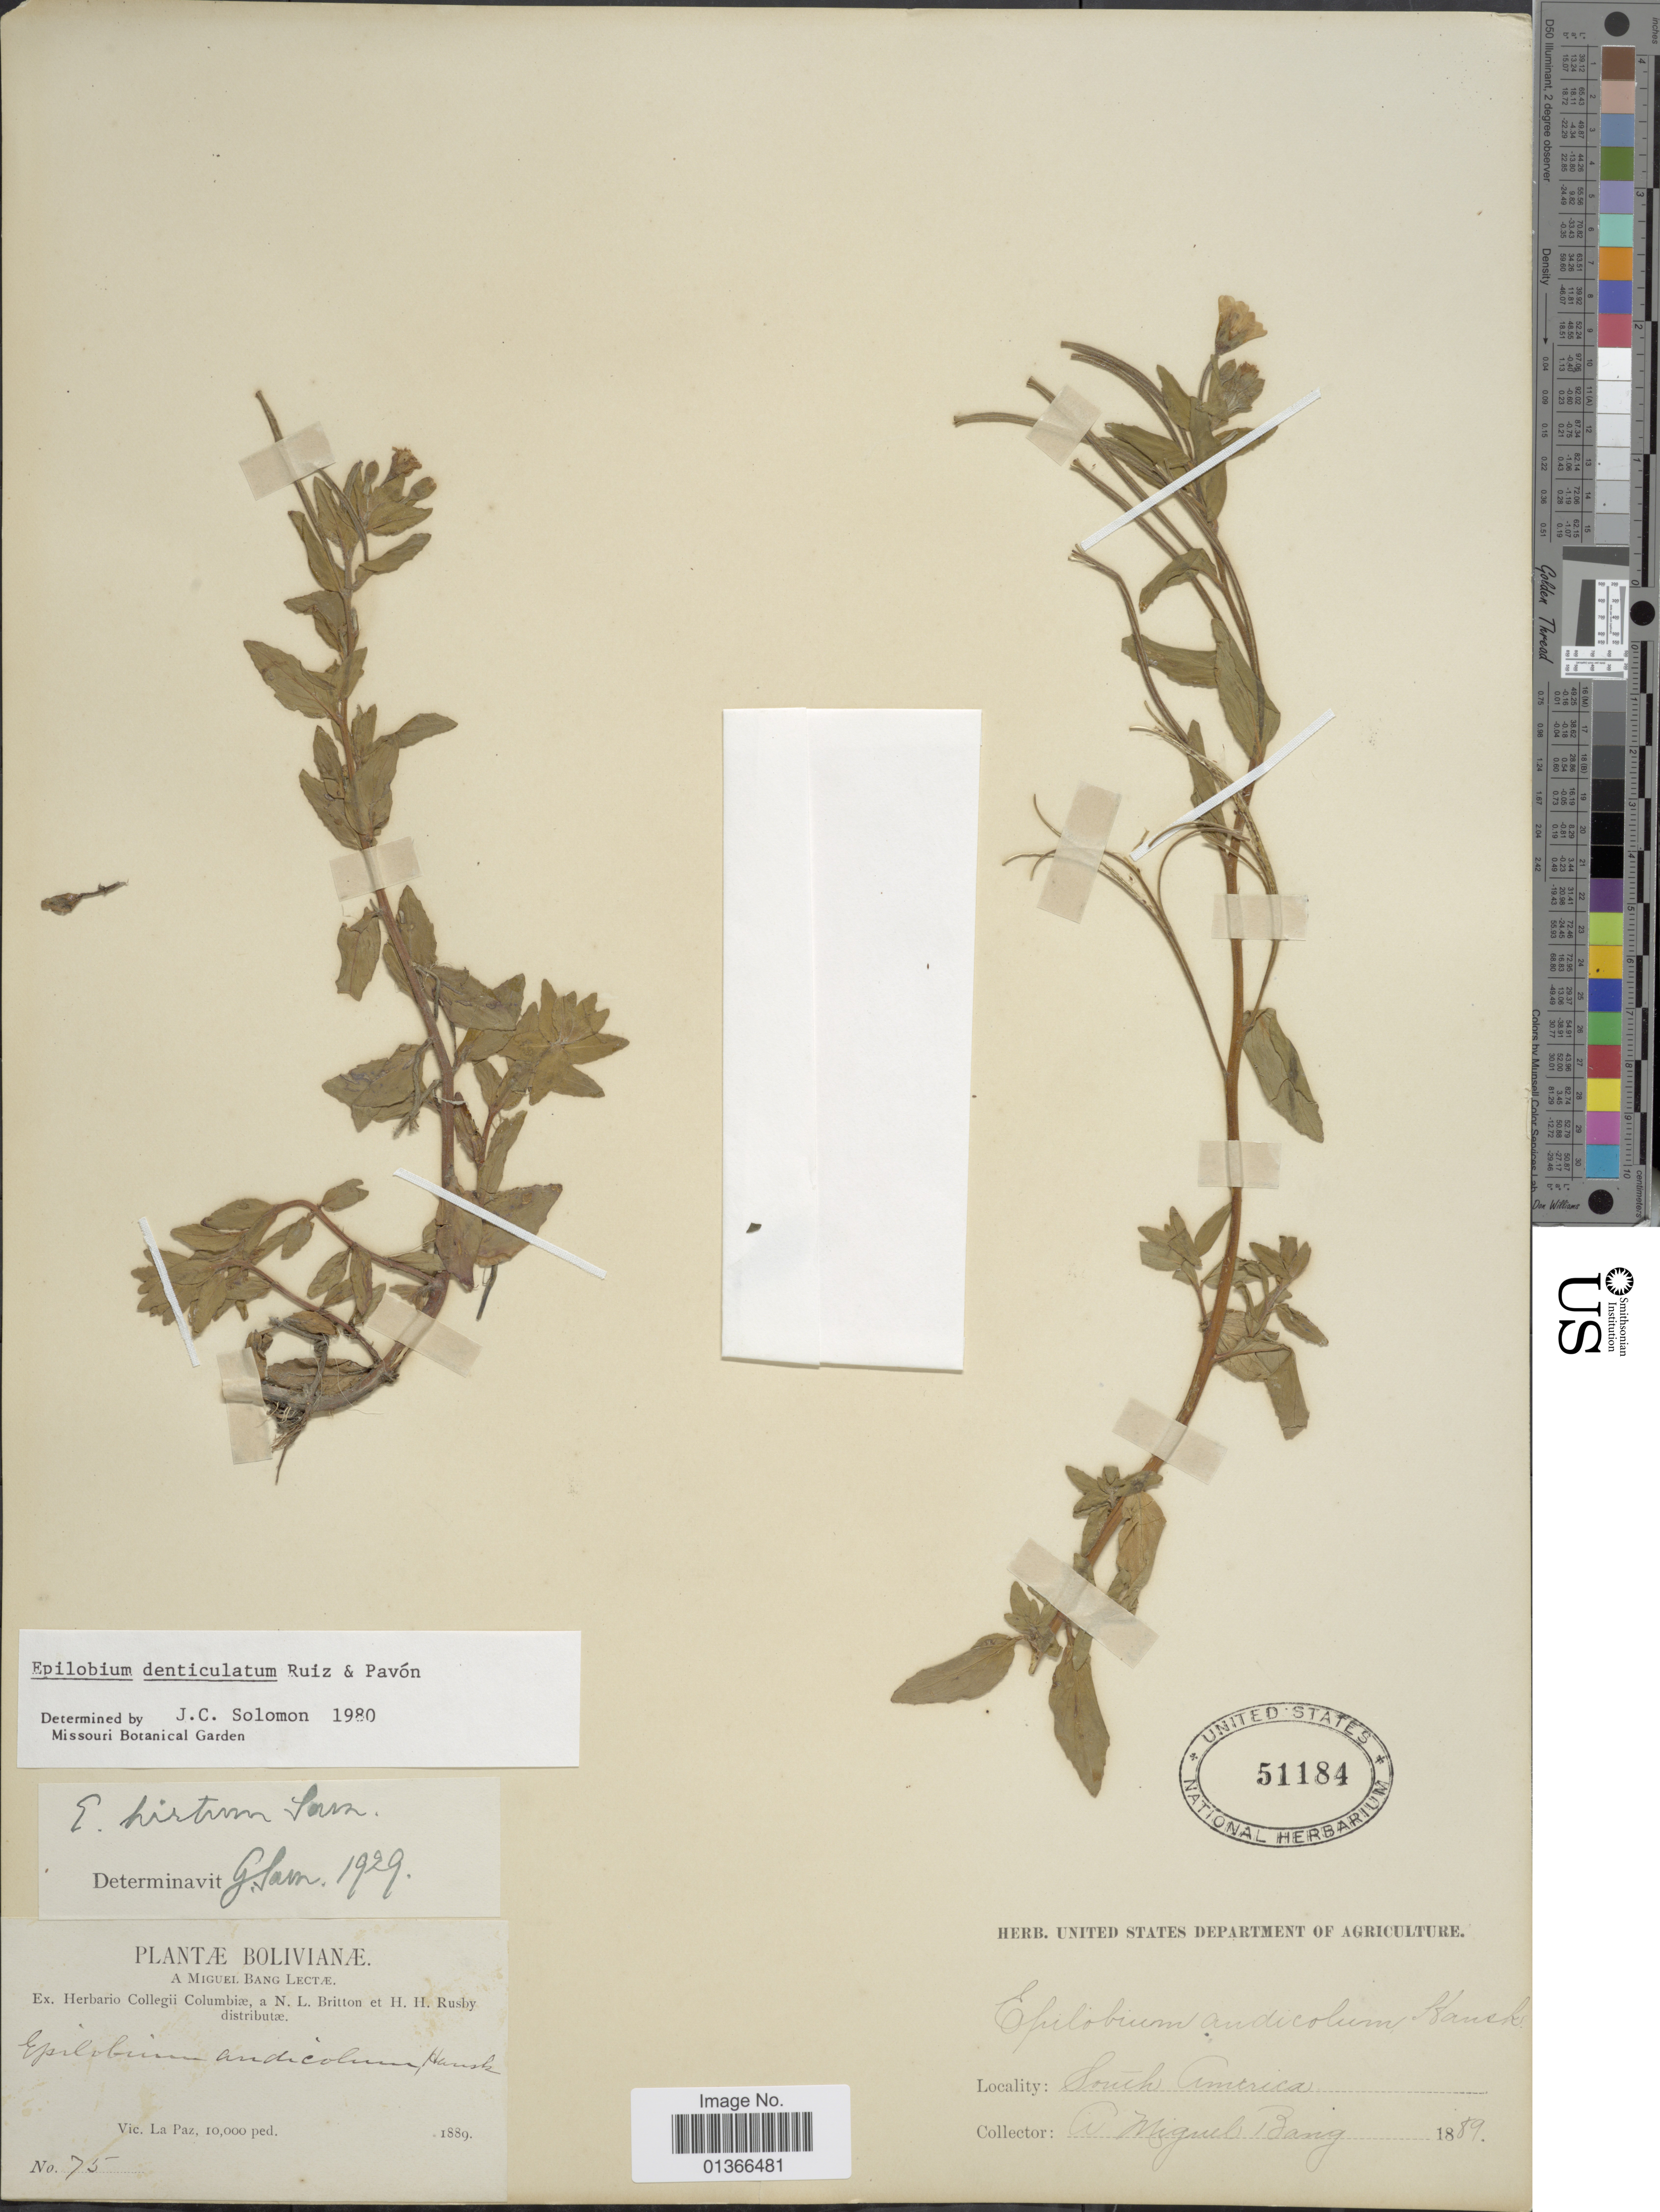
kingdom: Plantae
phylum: Tracheophyta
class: Magnoliopsida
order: Myrtales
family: Onagraceae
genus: Epilobium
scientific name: Epilobium denticulatum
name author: Ruiz & Pav.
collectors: M. Bang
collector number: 75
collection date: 1889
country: Bolivia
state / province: La Paz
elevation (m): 3048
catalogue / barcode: US 51184